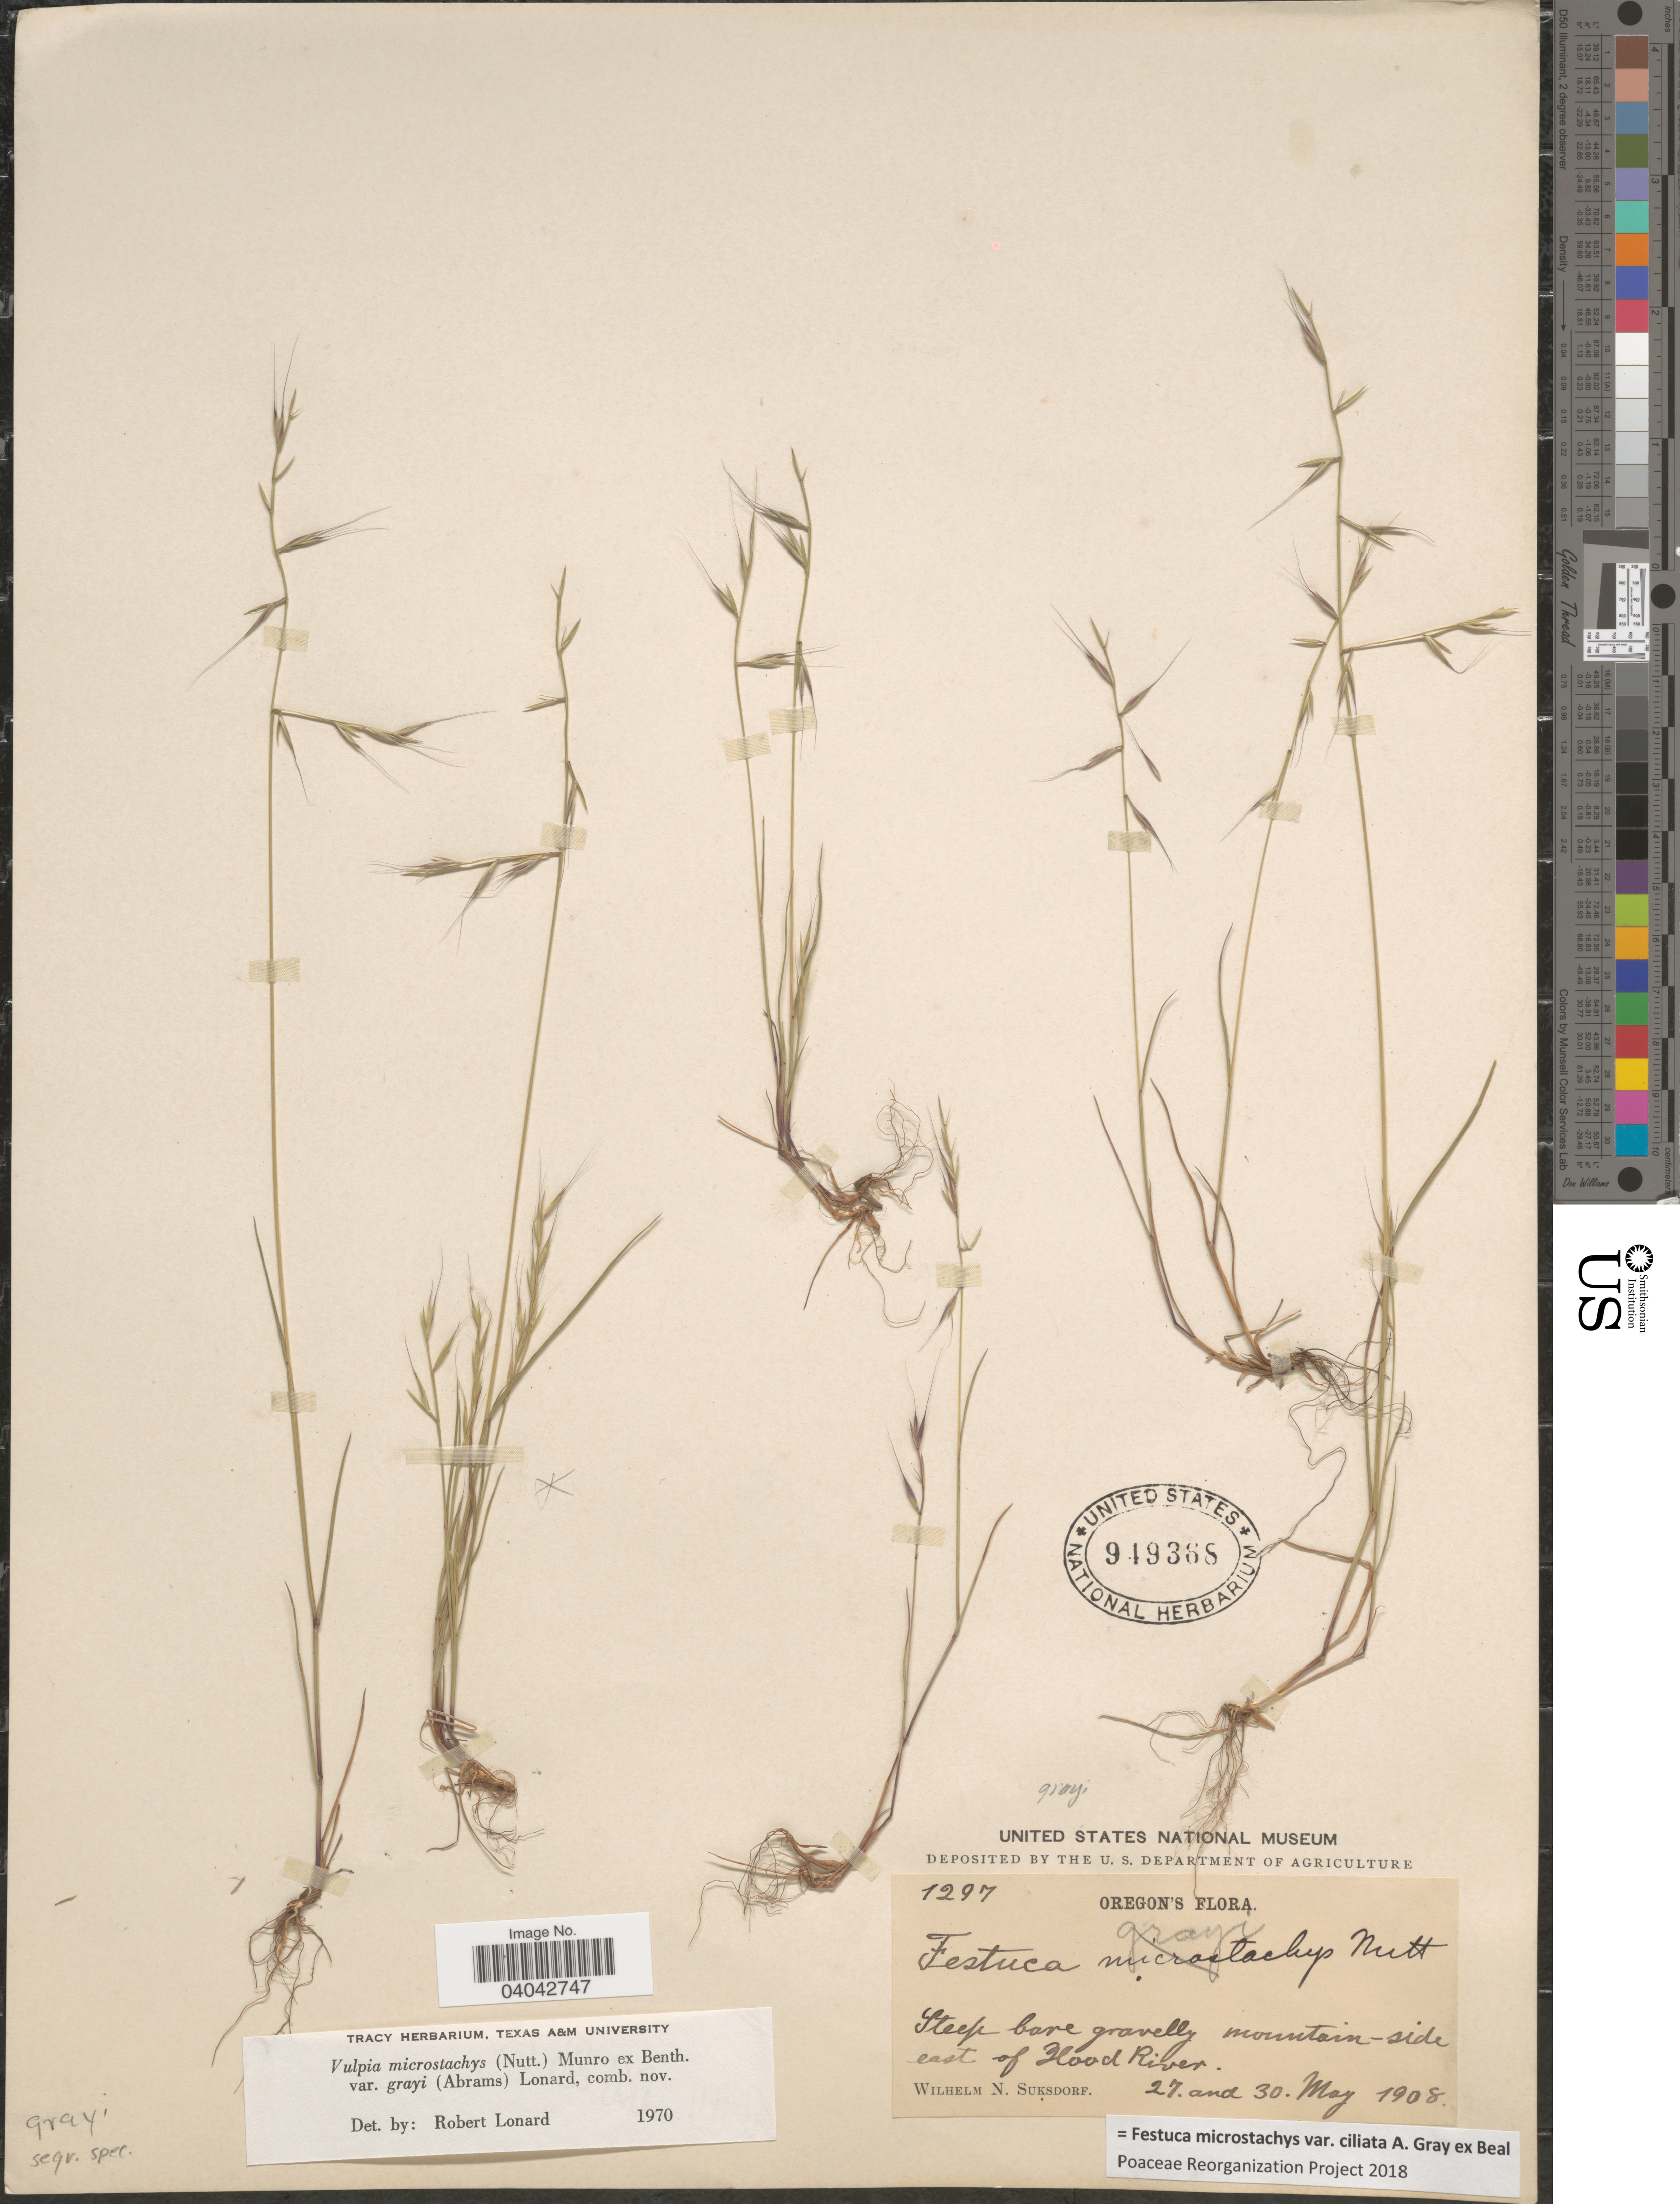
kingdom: Plantae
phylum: Tracheophyta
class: Liliopsida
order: Poales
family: Poaceae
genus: Festuca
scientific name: Festuca microstachys var. ciliata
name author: A. Gray ex W.J. Beal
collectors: W. N. Suksdorf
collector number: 1297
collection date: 1908-05-27/1908-05-30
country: United States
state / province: Oregon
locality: Steep bare gravelly mountain-side east of Hood River.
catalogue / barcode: US 949368